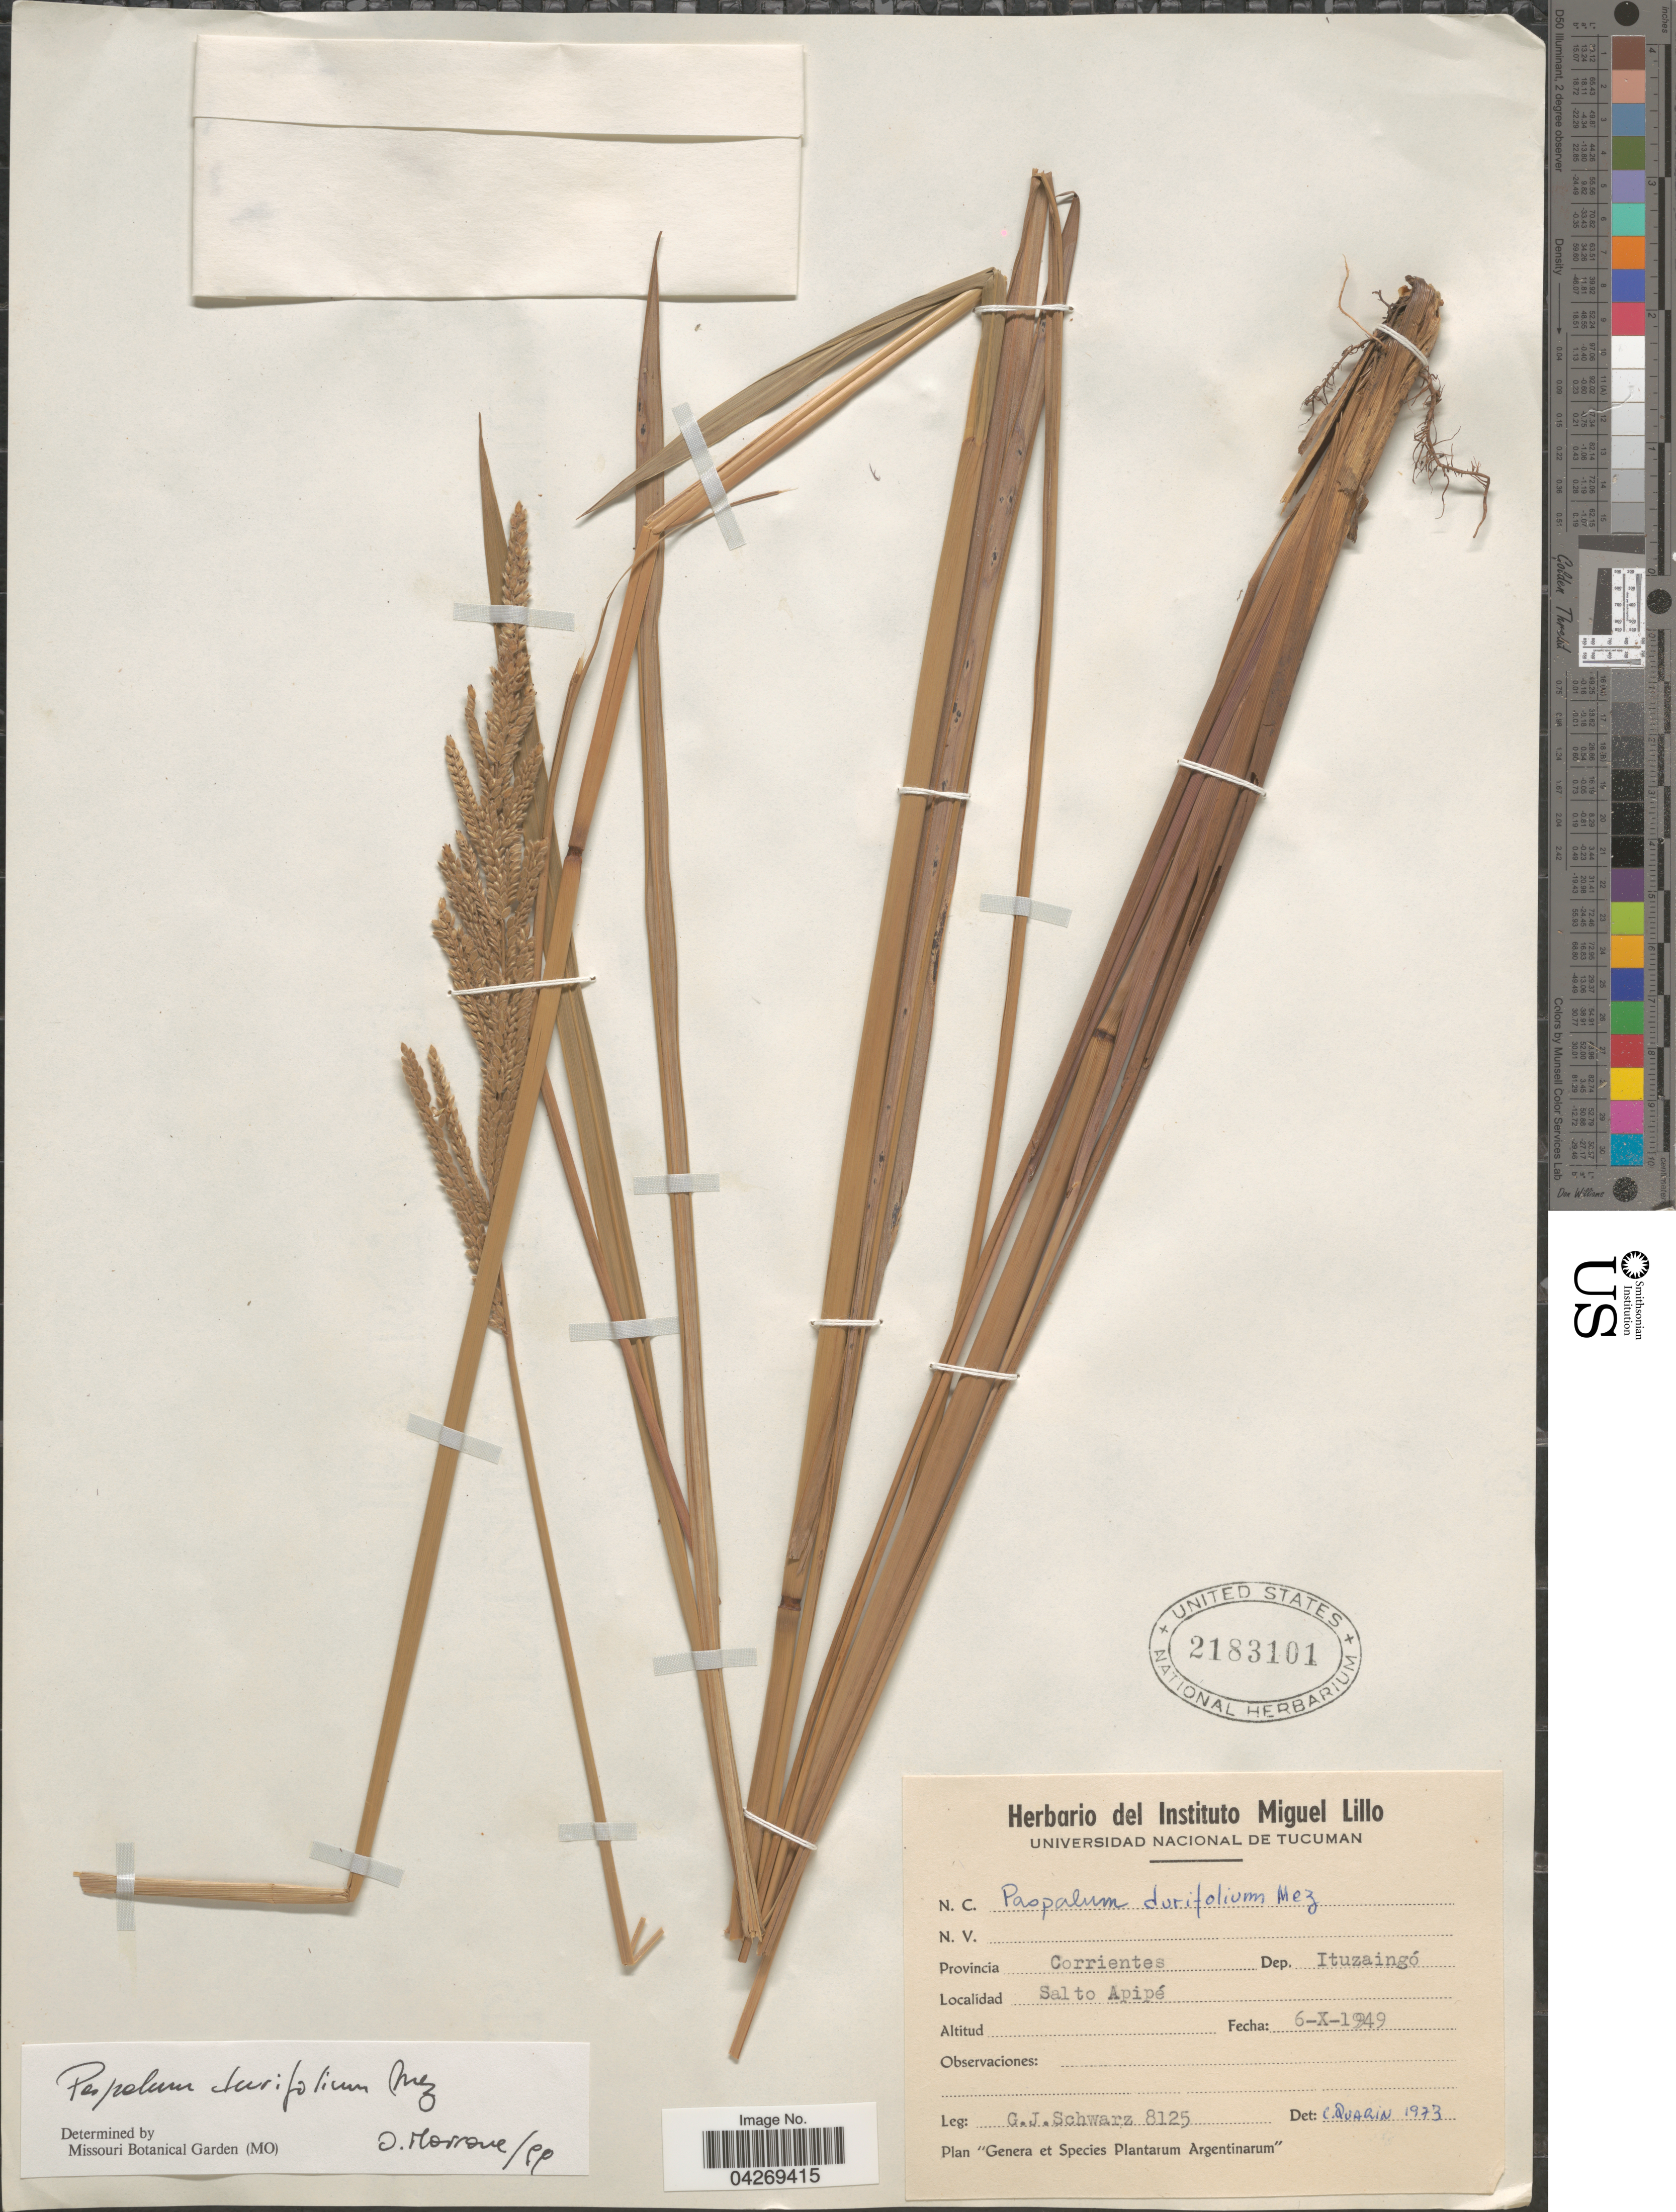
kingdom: Plantae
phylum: Tracheophyta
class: Liliopsida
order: Poales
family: Poaceae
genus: Paspalum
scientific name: Paspalum durifolium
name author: Mez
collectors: G. J. Schwarz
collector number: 8125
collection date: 1949-10-06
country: Argentina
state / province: Corrientes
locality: Dep. Ituzaingó. Salto Apipé.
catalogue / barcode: US 2183101